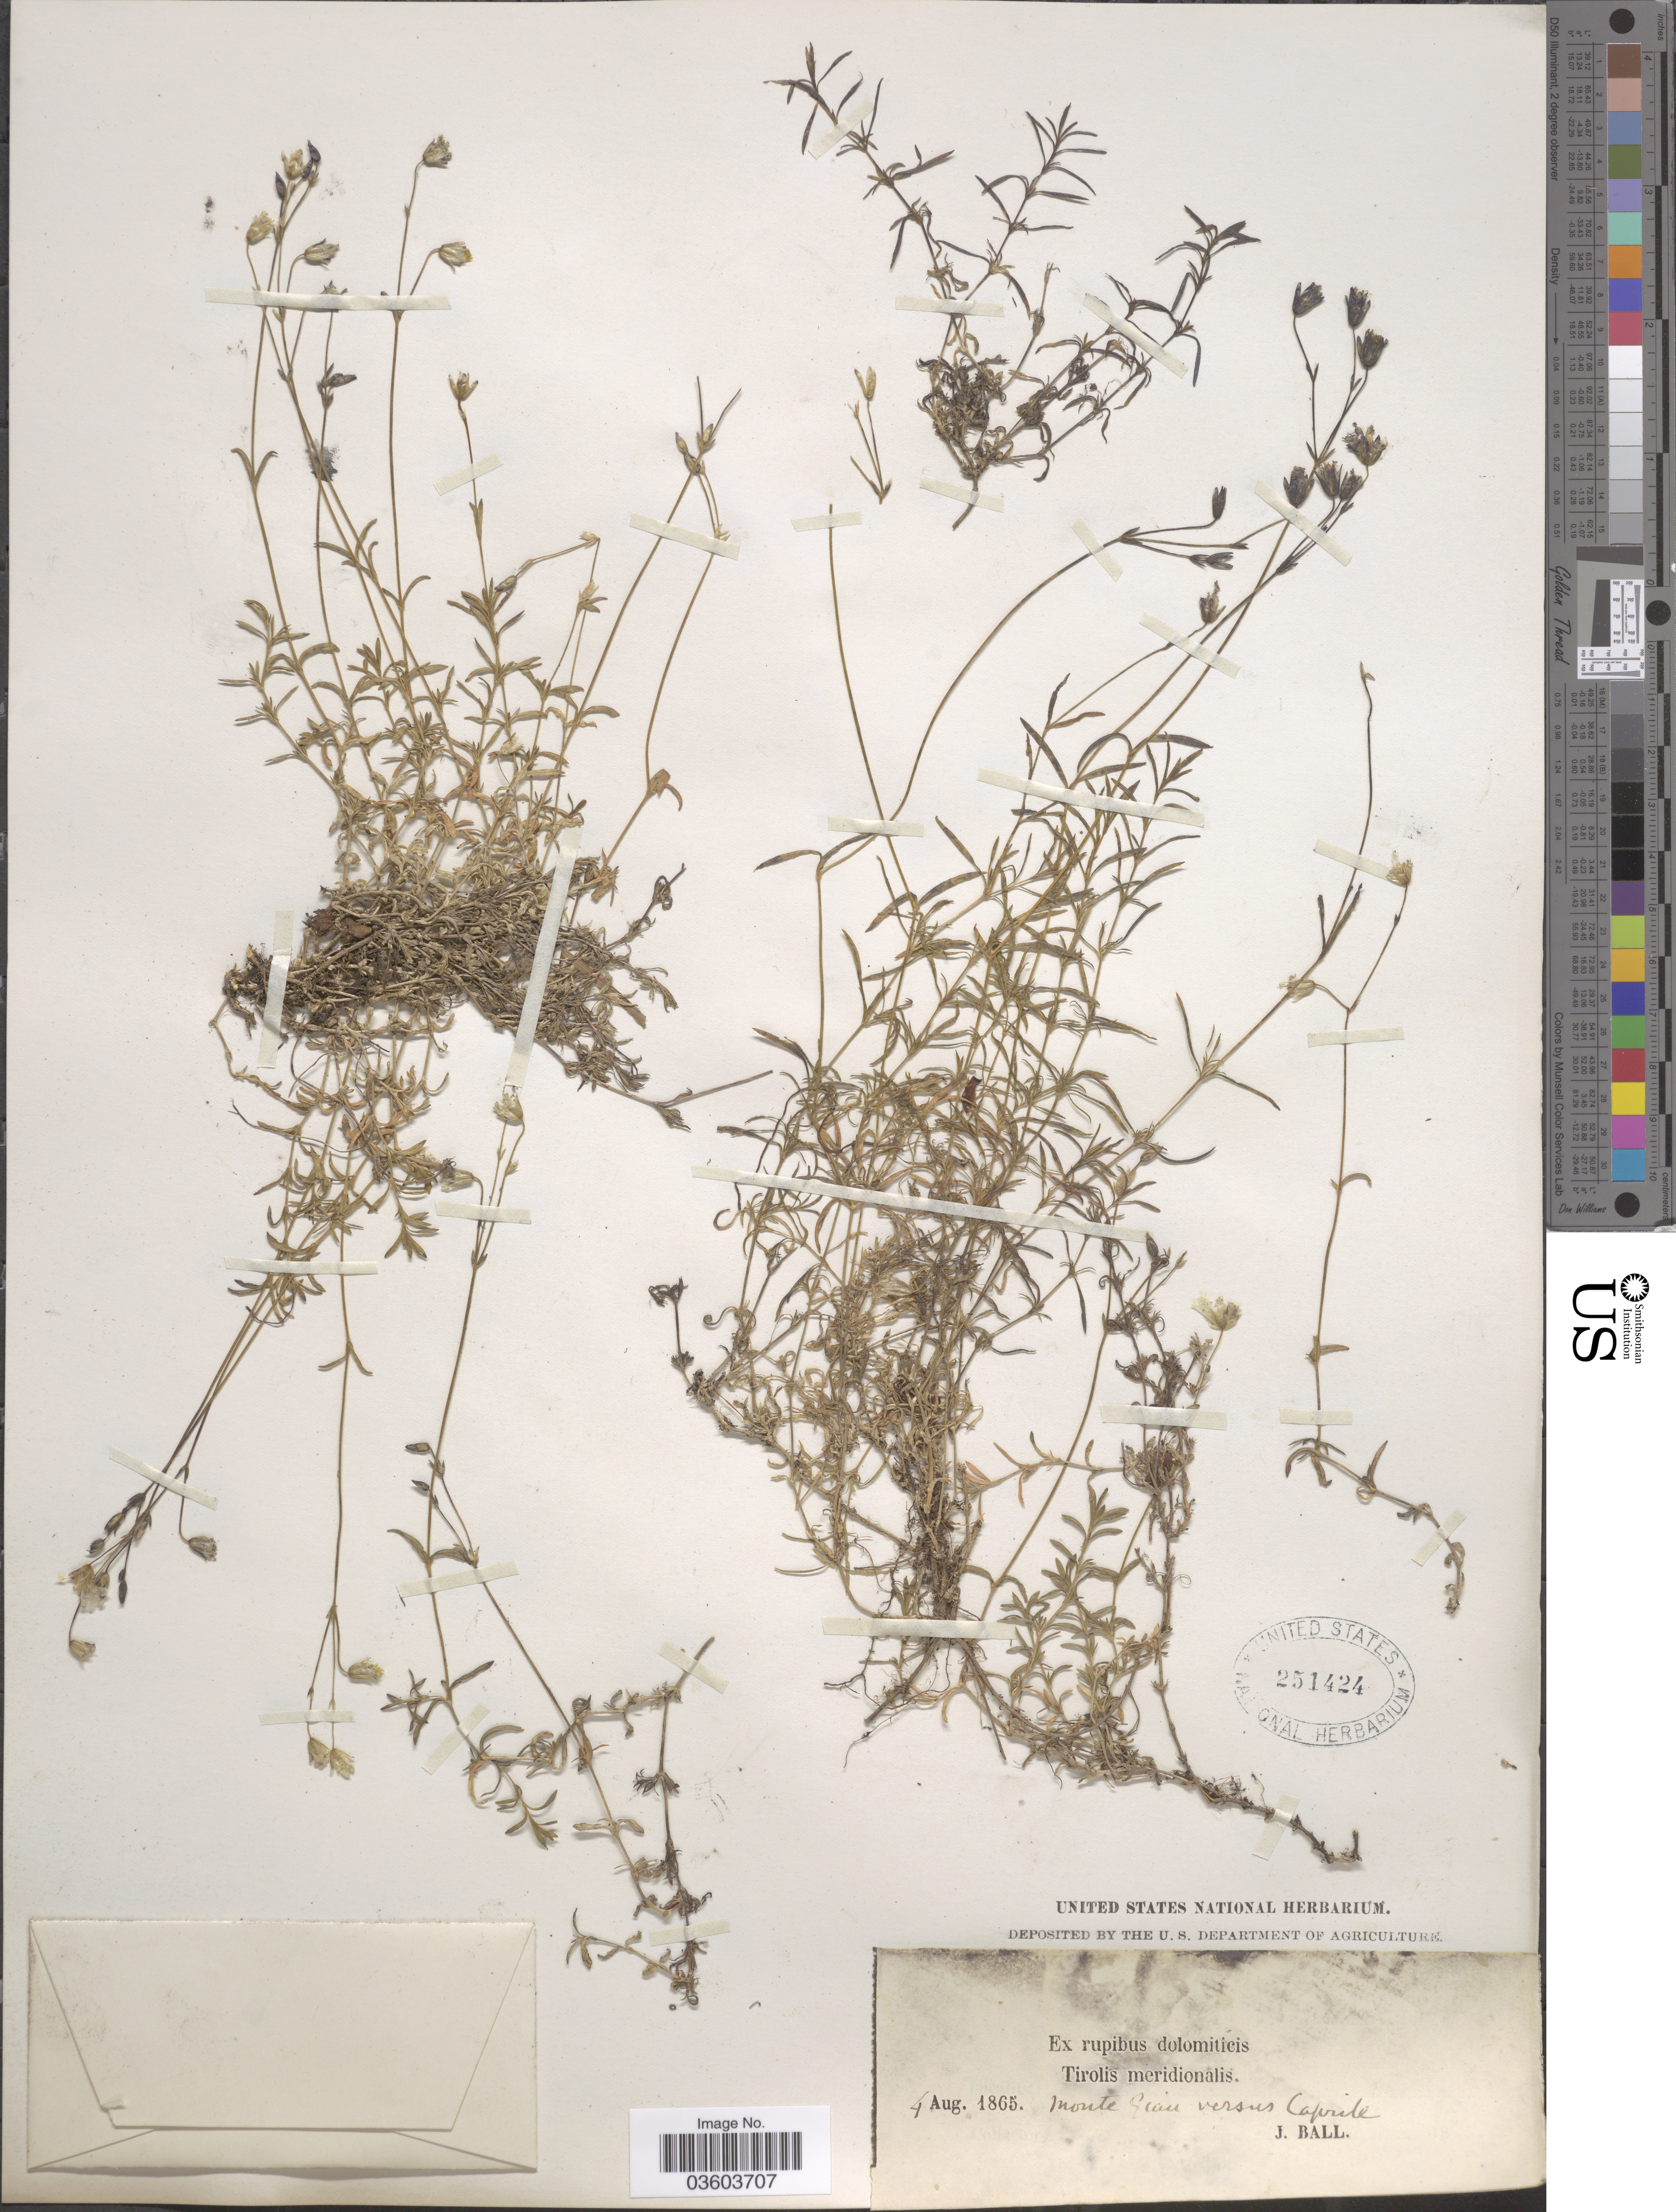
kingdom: Plantae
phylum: Tracheophyta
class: Magnoliopsida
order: Caryophyllales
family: Caryophyllaceae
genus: Cerastium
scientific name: Cerastium sp.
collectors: J. Ball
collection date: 1865-08-04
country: Italy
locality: Ex rupibus dolomiticis Tirolis meridionalis. Monte Gian versus Caprile.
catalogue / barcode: US 251424